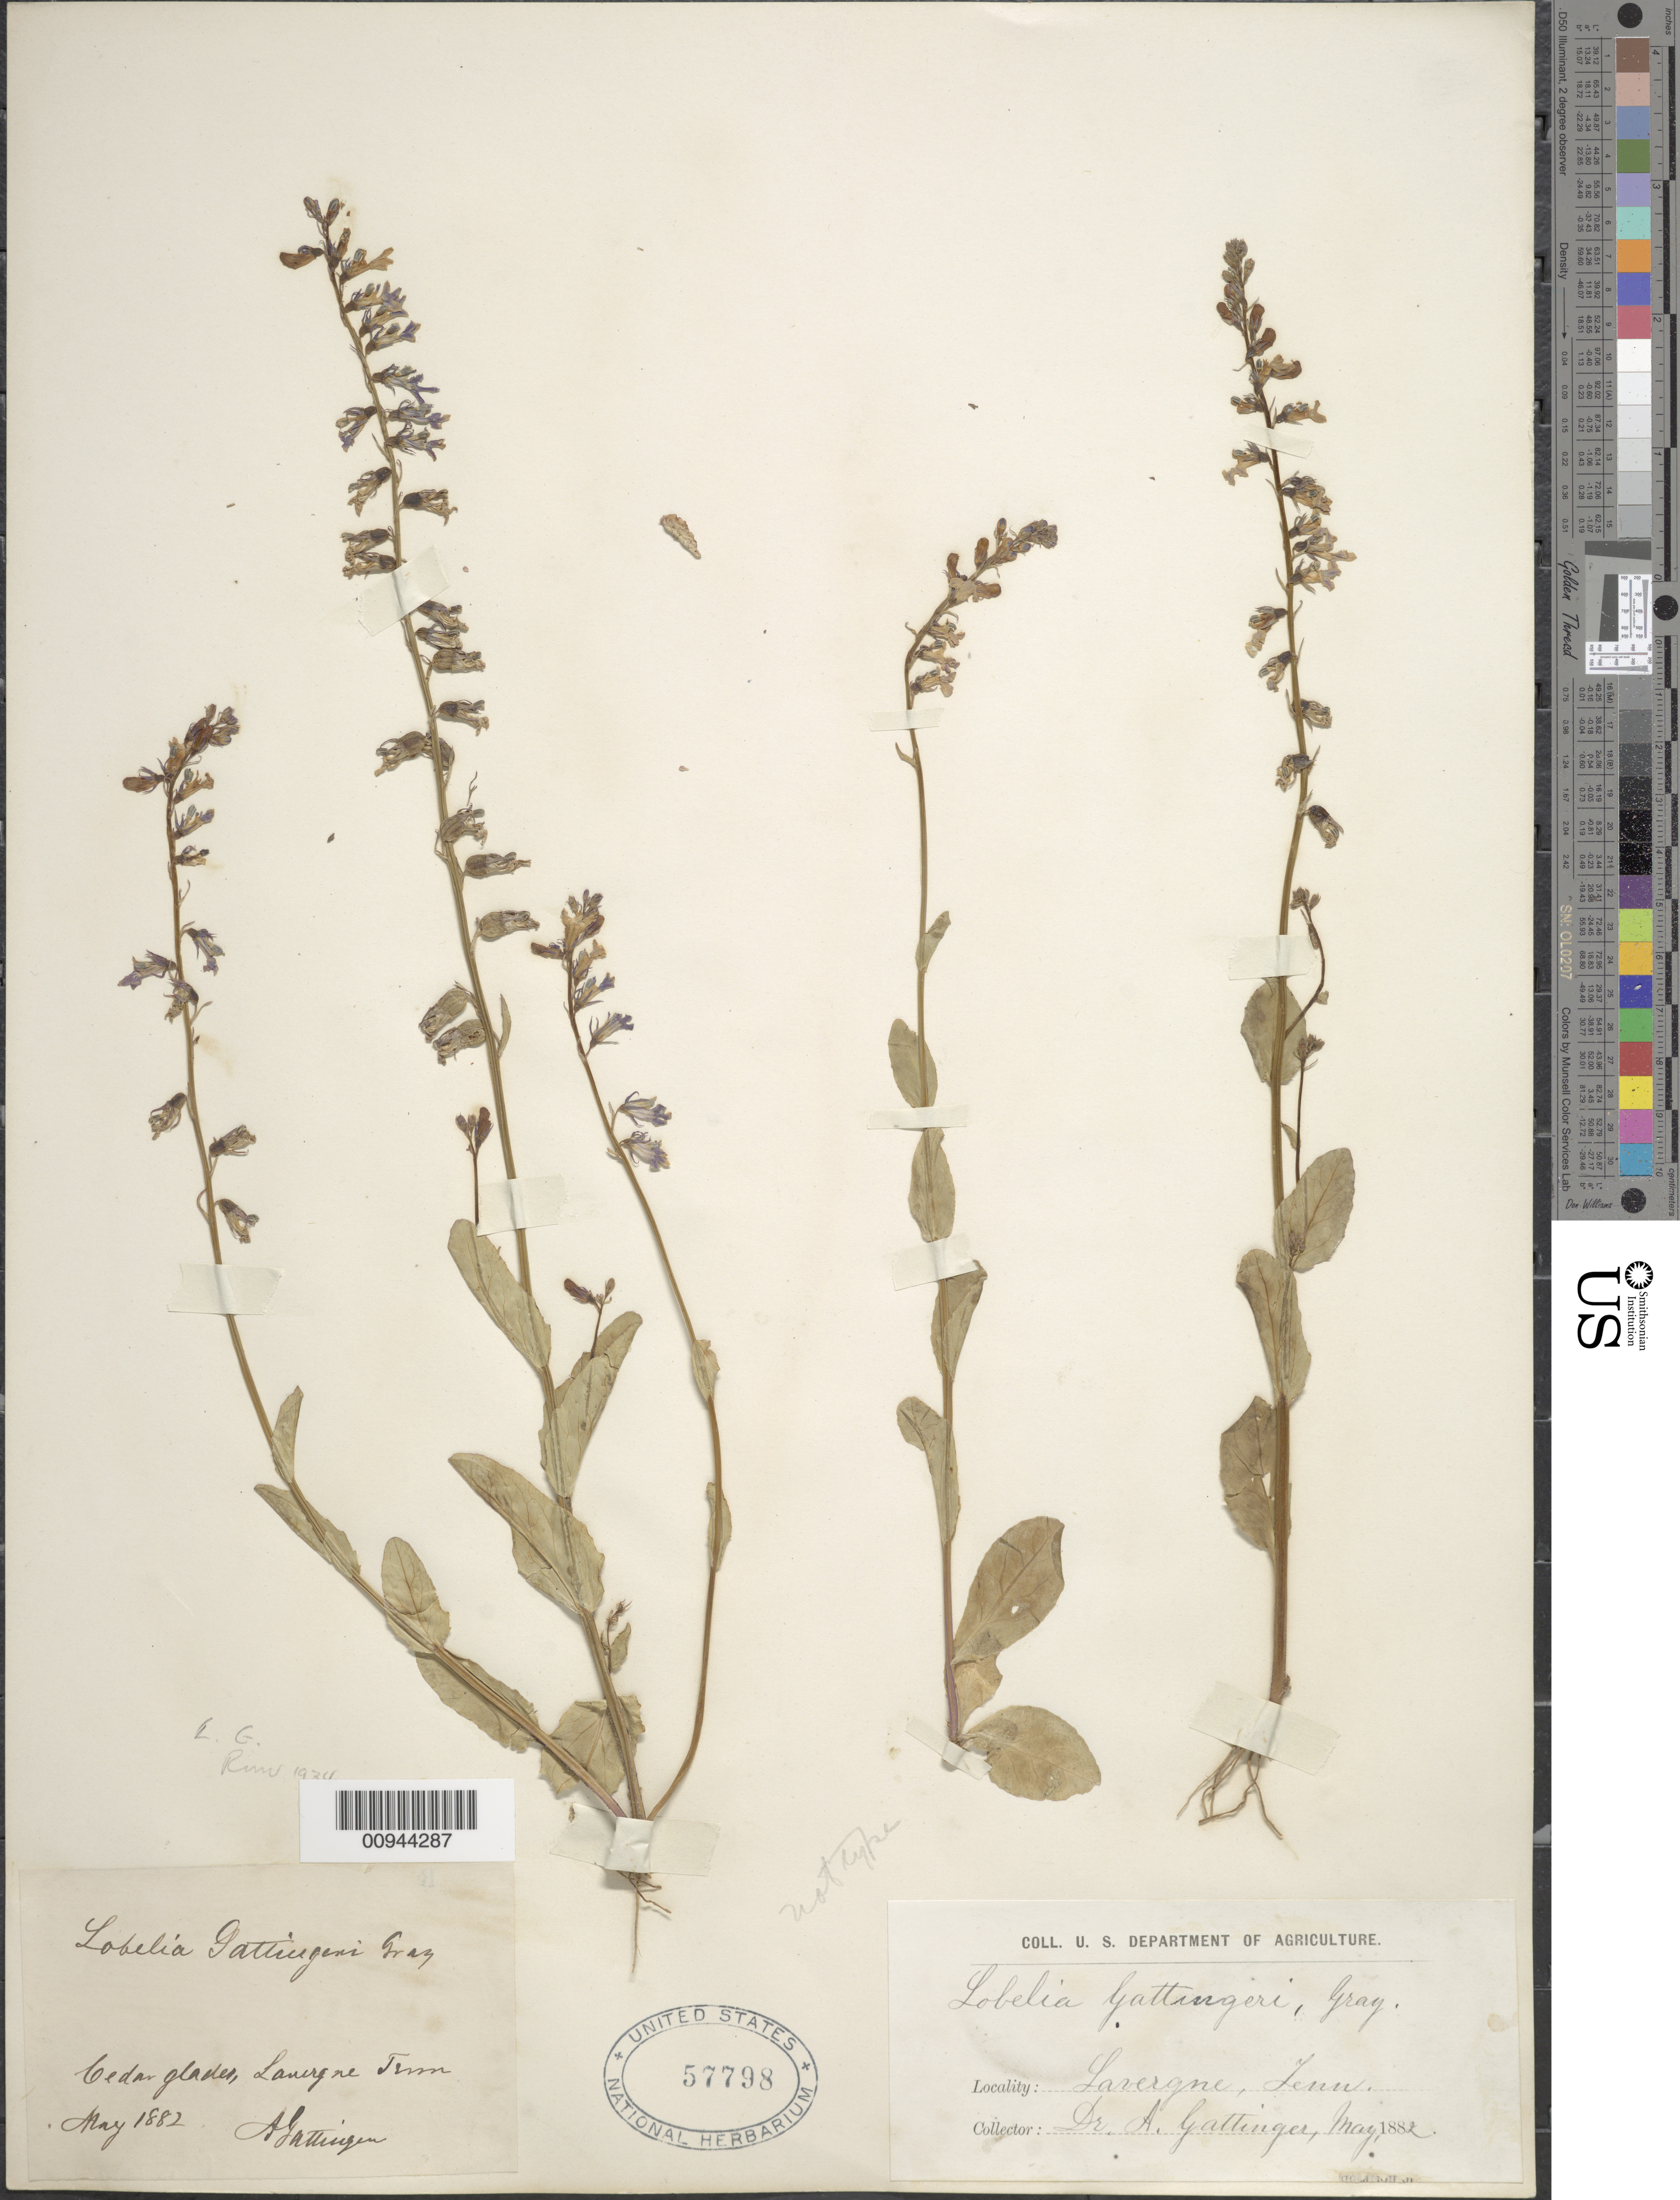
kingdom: Plantae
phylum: Tracheophyta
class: Magnoliopsida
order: Asterales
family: Campanulaceae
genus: Lobelia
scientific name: Lobelia gattingeri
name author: A. Gray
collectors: A. Gattinger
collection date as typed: May 1882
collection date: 1882-05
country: United States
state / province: Tennessee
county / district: Rutherford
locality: Lavergne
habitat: cedar glades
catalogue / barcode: US 57798